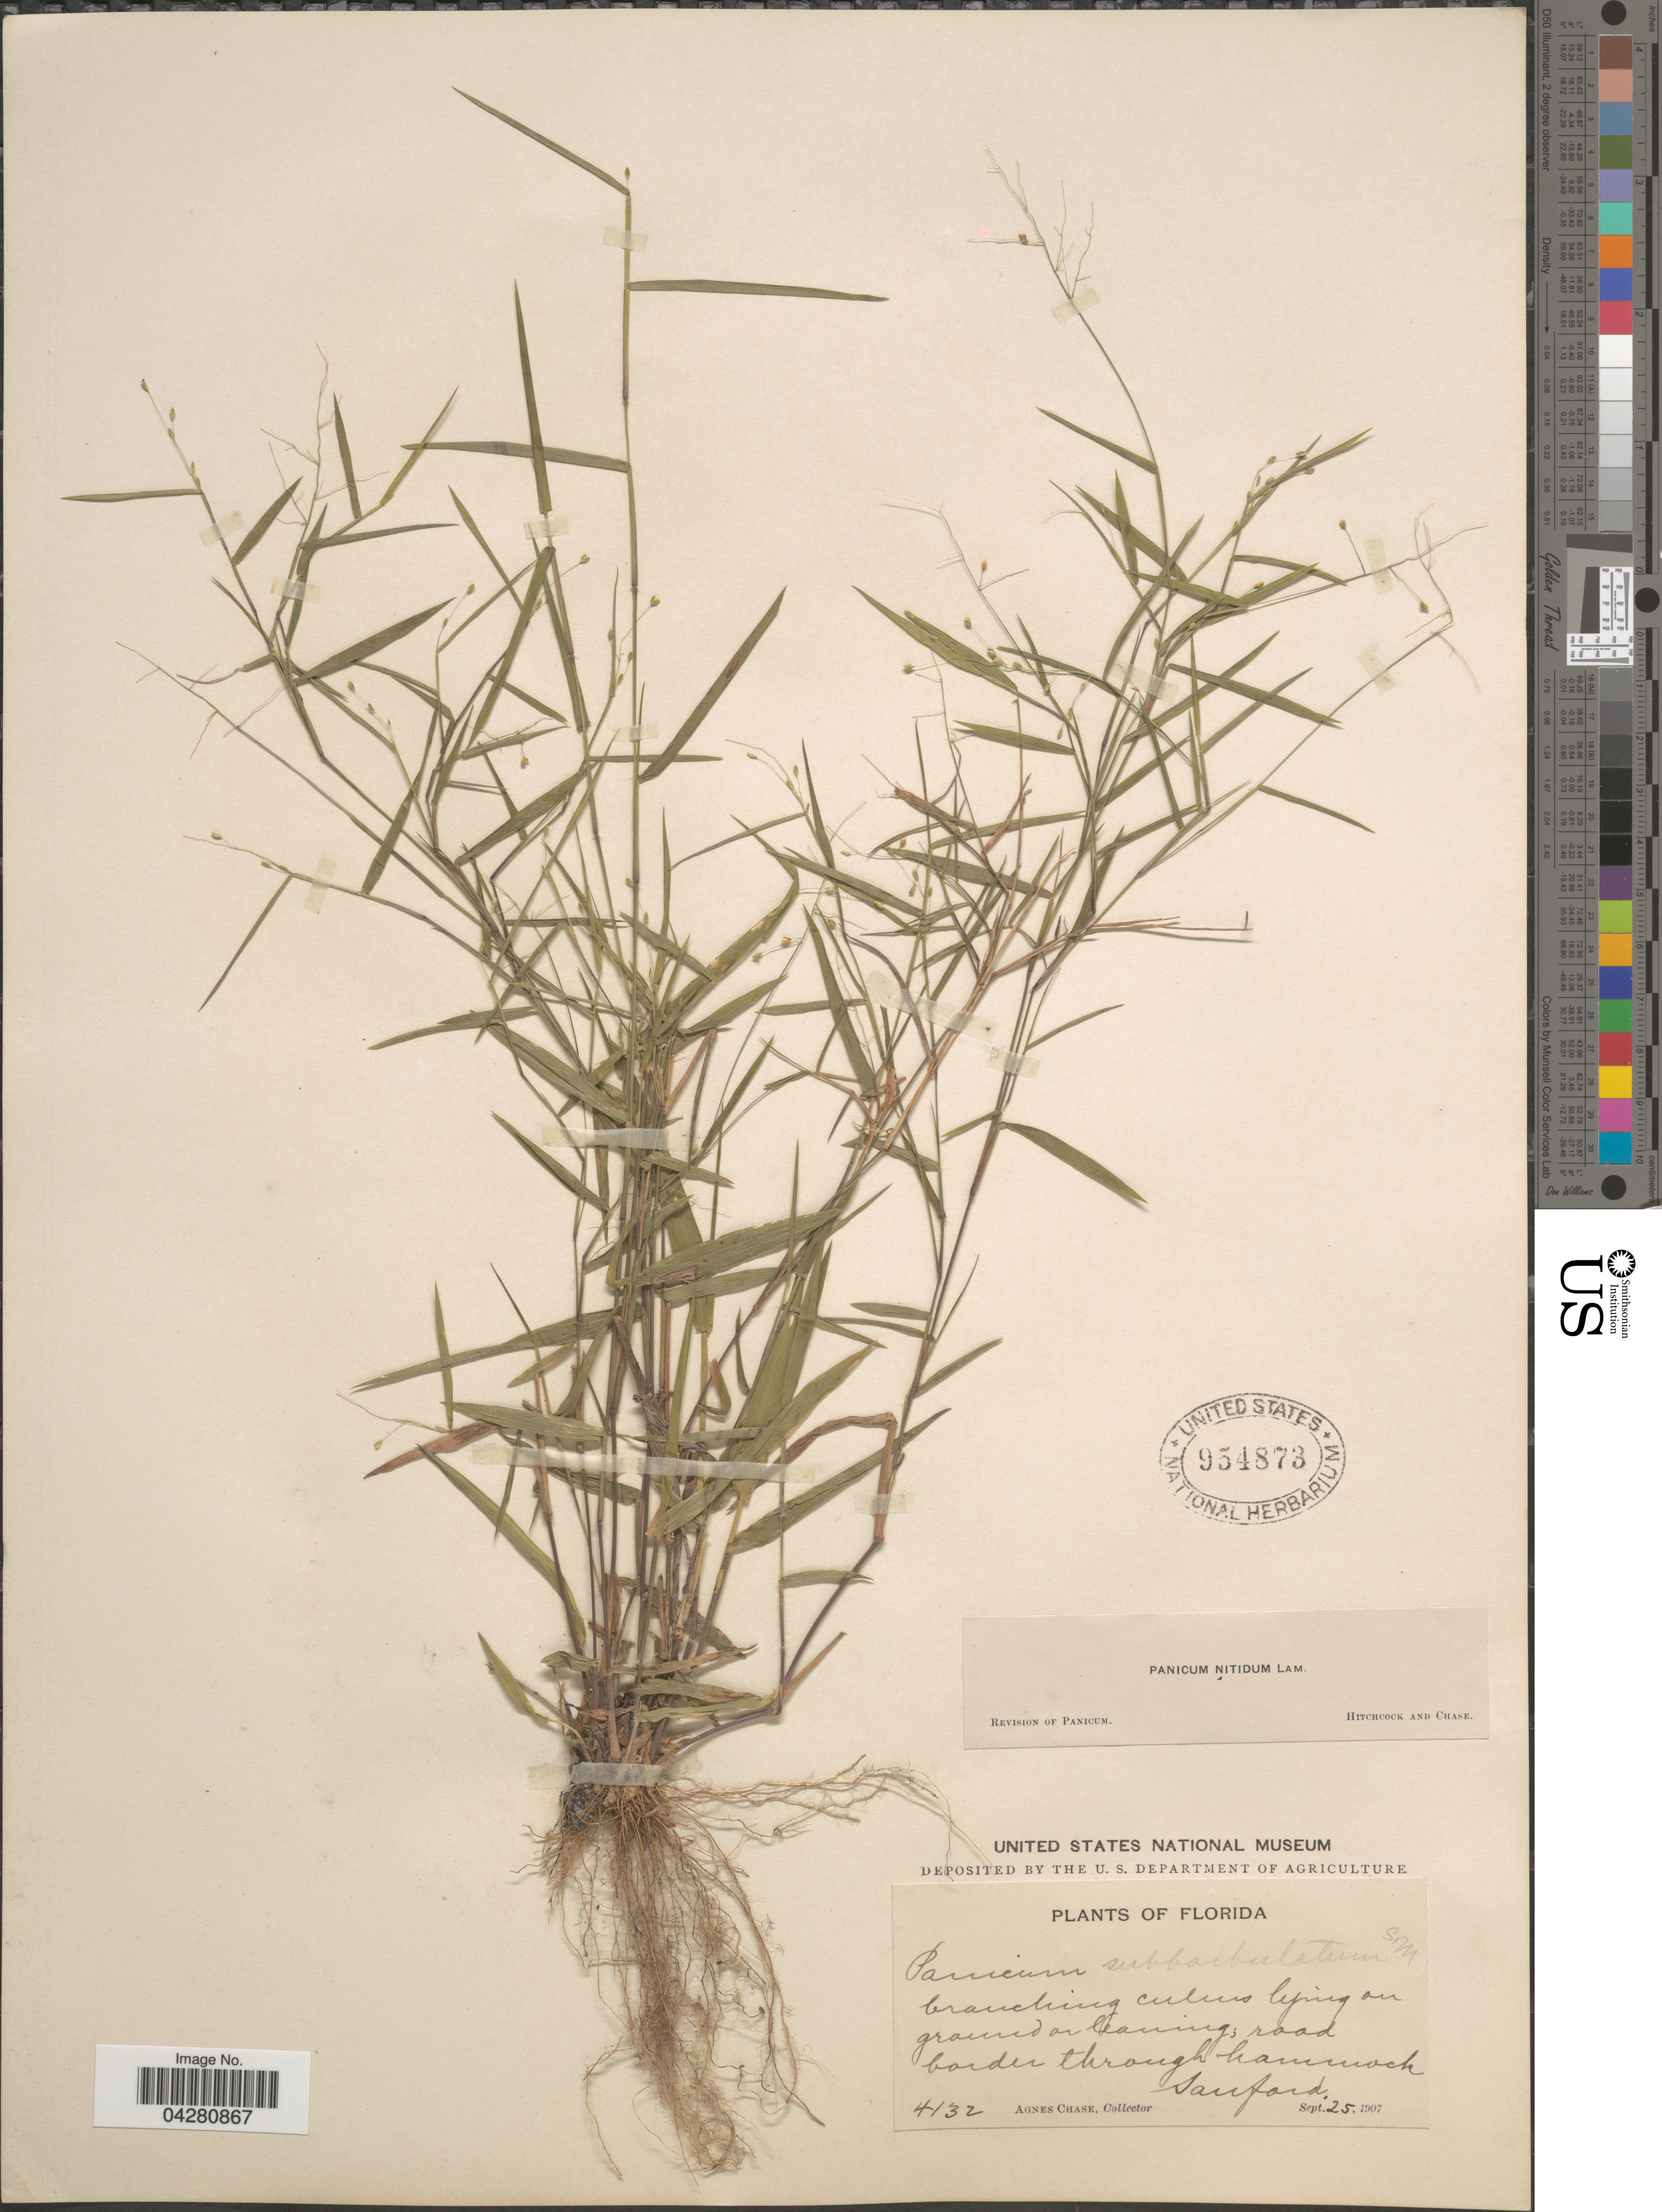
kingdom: Plantae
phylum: Tracheophyta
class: Liliopsida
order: Poales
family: Poaceae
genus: Dichanthelium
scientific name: Dichanthelium dichotomum var. dichotomum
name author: (L.) Gould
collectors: A. Chase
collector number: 4132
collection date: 1907-09-25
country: United States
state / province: Florida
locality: Branching culms lying on ground or leaning, road border through hammock Sanford.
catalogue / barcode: US 954873